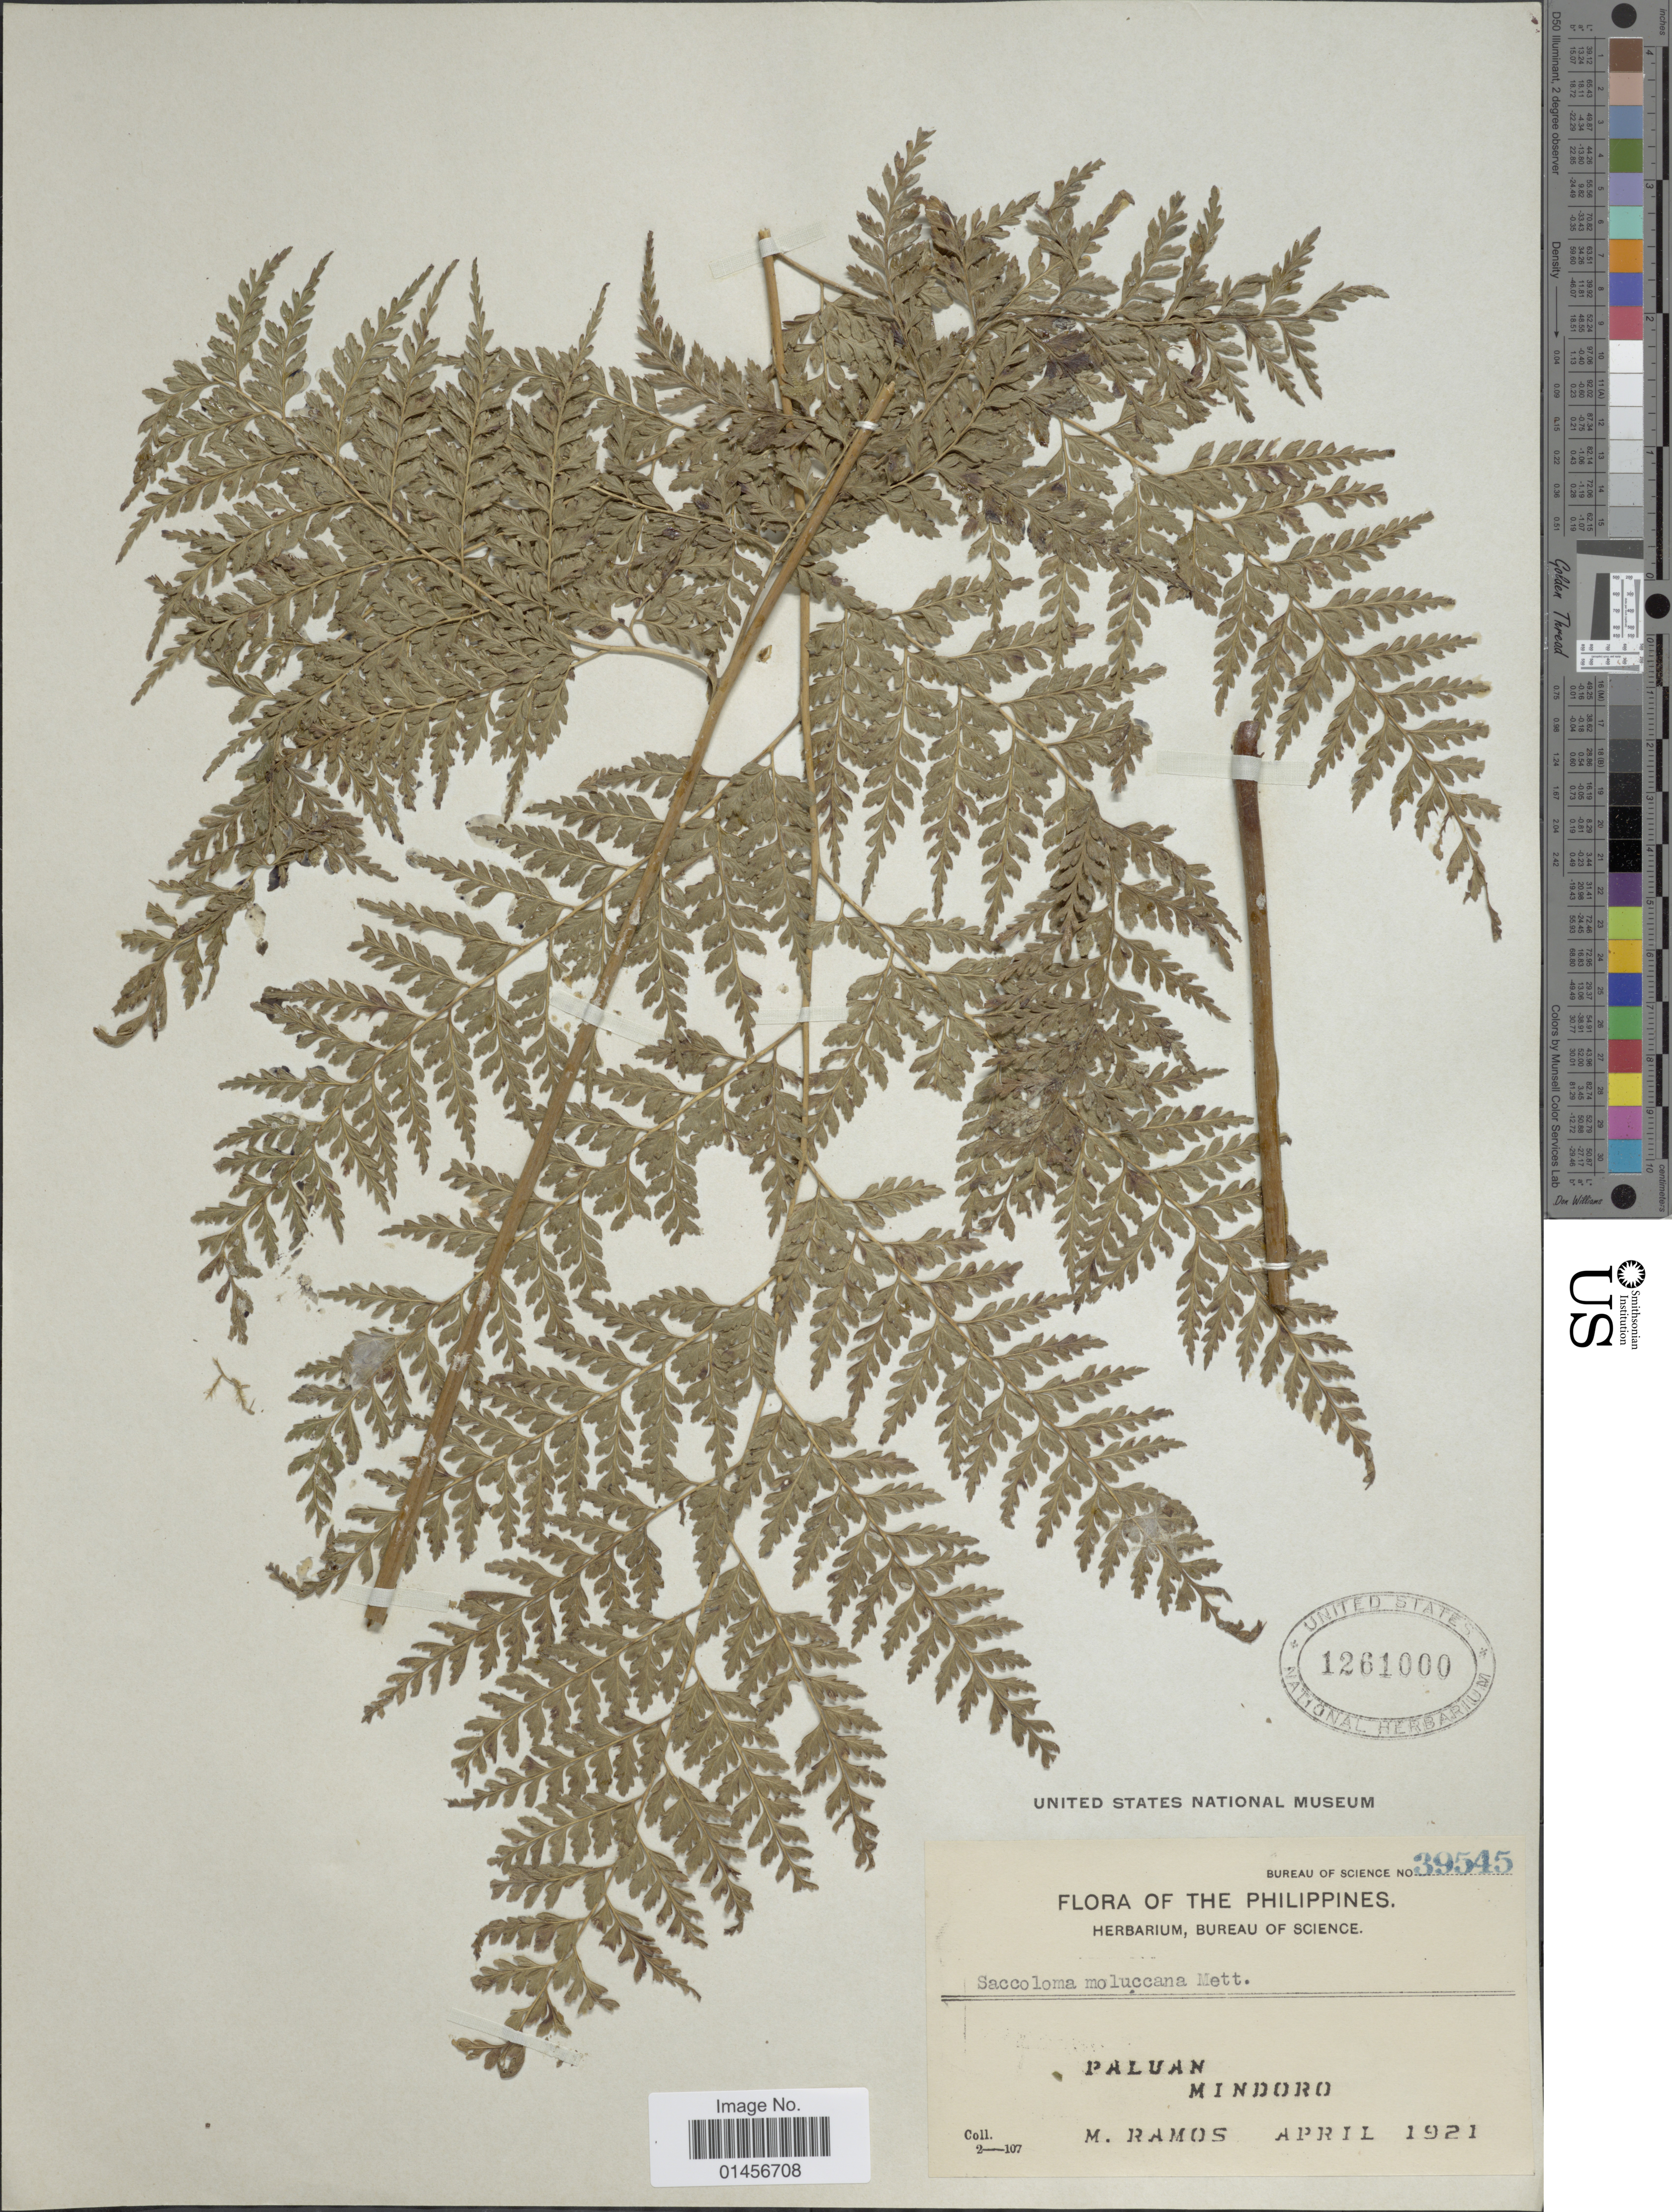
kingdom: Plantae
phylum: Tracheophyta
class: Polypodiopsida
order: Polypodiales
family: Saccolomataceae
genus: Saccoloma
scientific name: Saccoloma tenue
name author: (Brack.) Mett.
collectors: M. Ramos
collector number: Bureau of Science 39545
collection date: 1921-04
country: Philippines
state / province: Mimaropa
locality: Philippines, Paluan, Mindoro.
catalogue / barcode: US 1261000